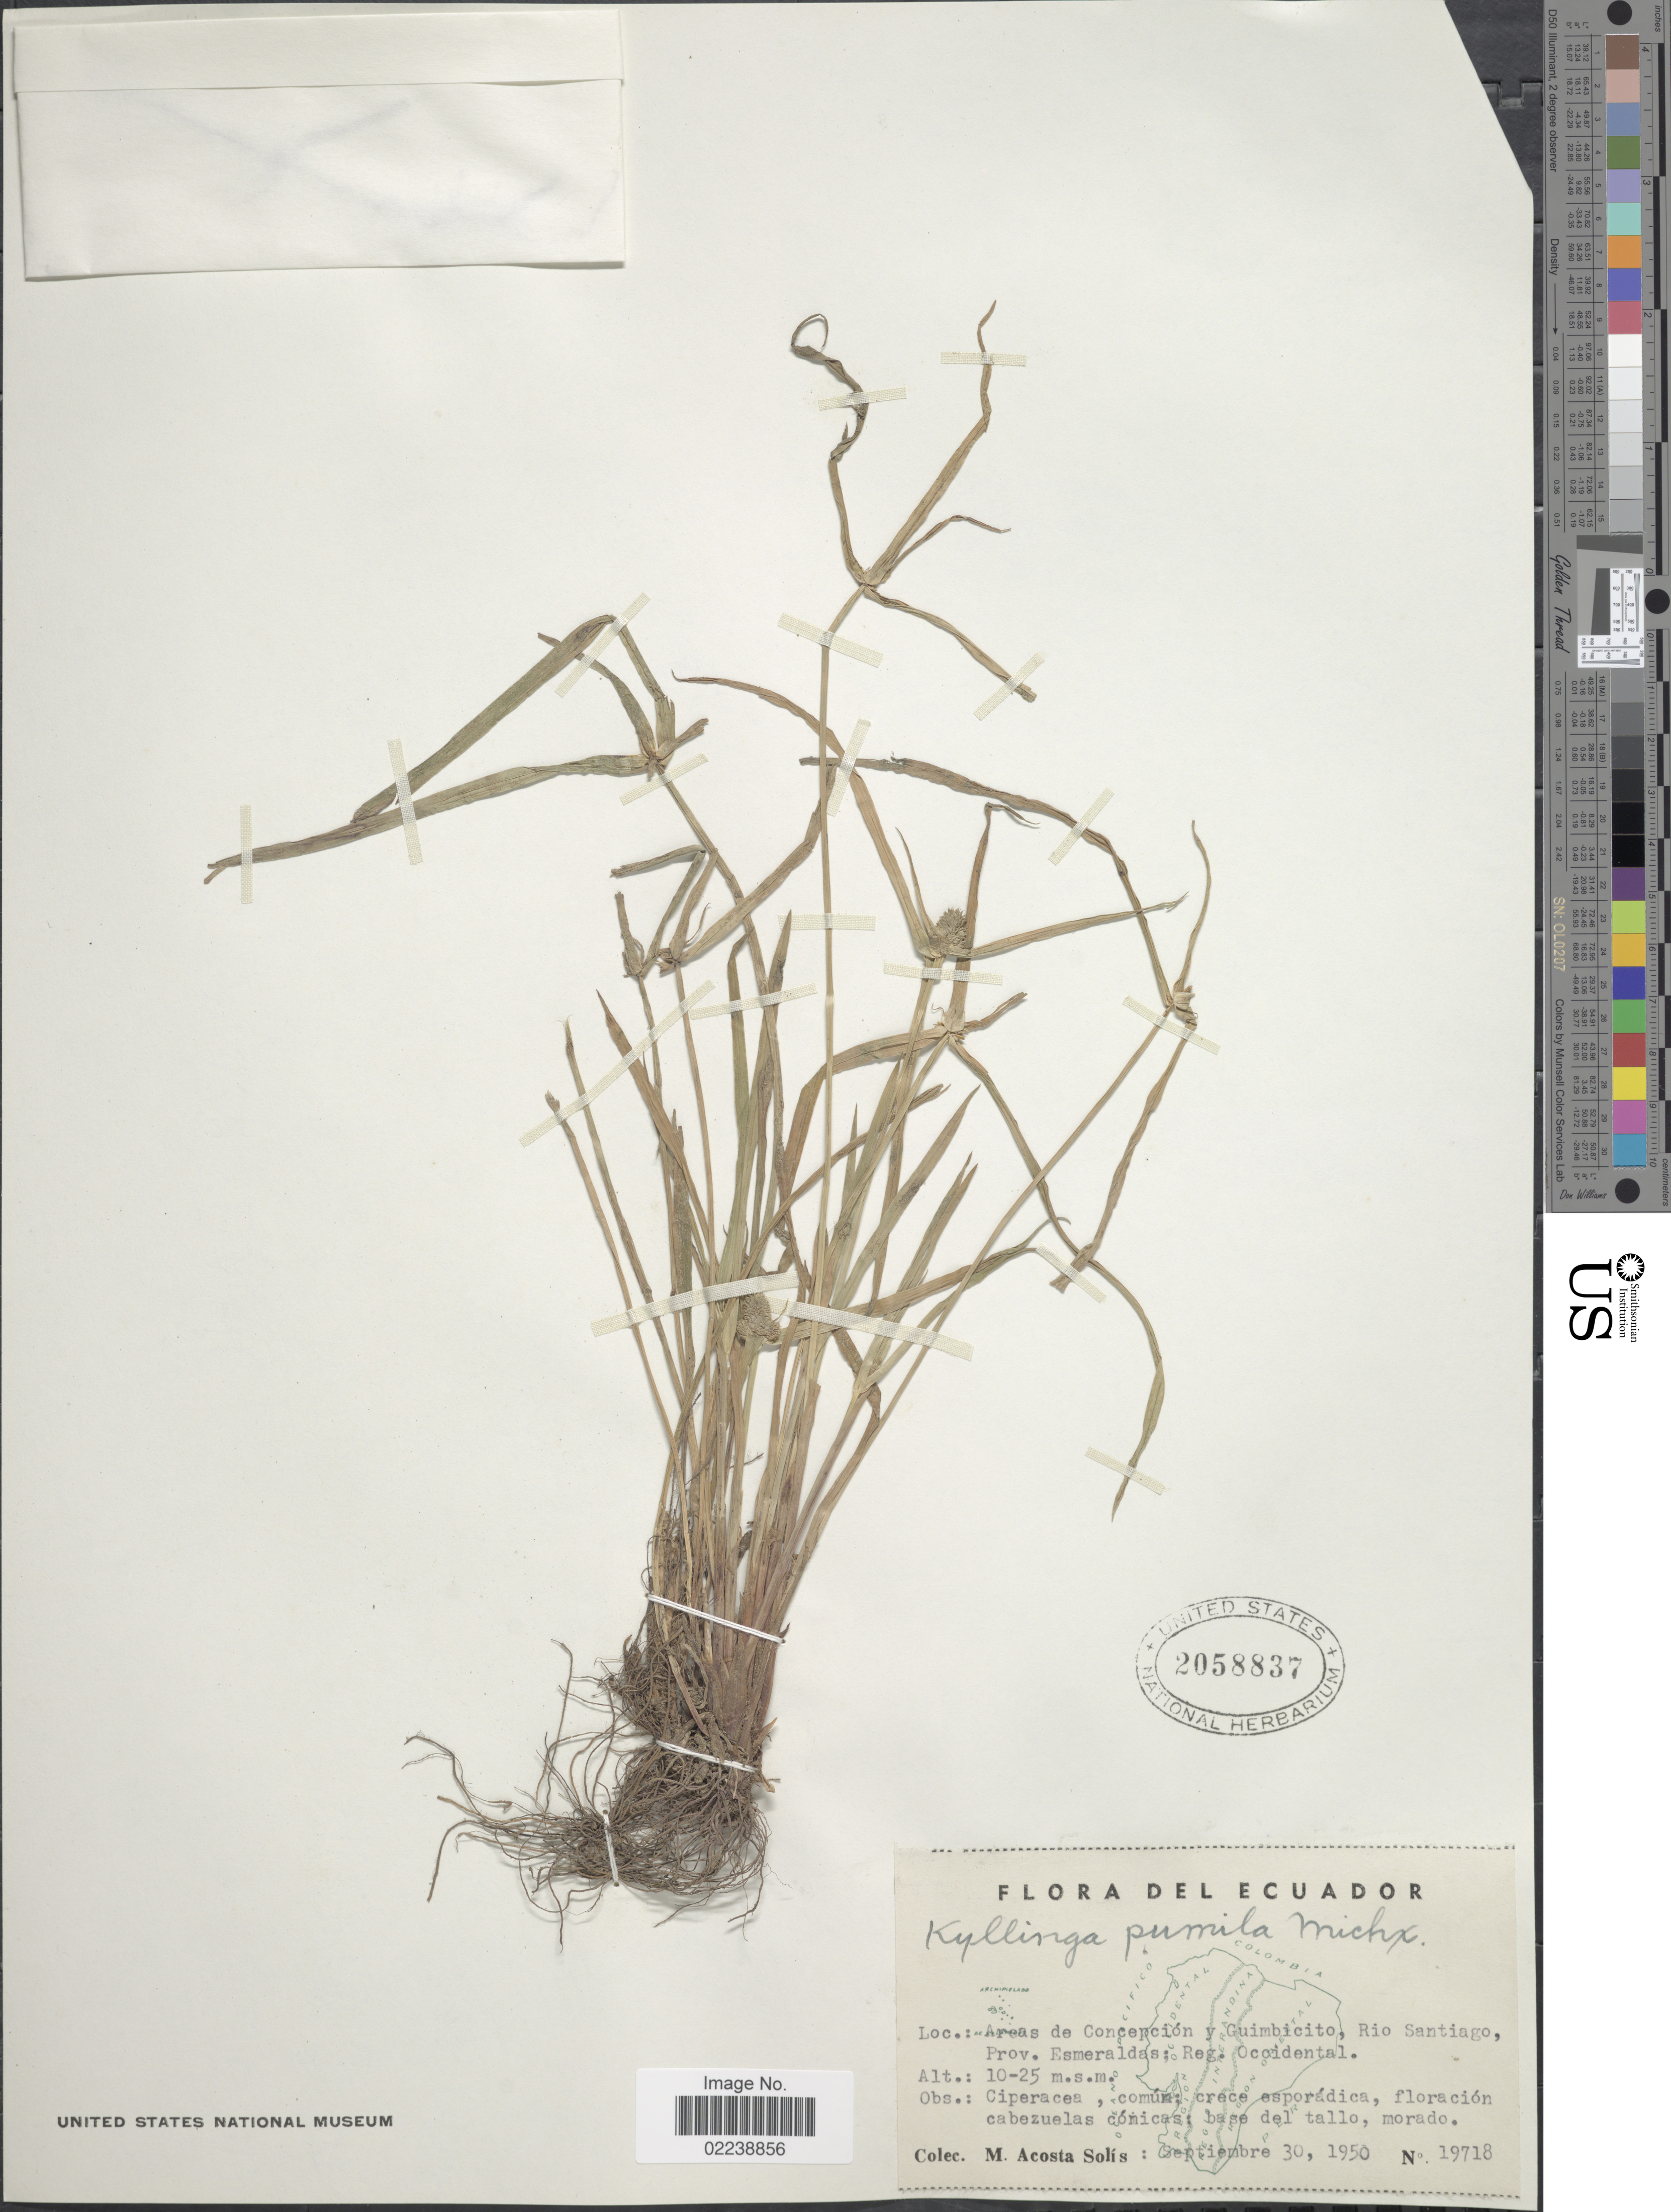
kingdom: Plantae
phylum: Tracheophyta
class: Liliopsida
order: Poales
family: Cyperaceae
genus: Cyperus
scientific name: Cyperus hortensis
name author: (Salzm. ex Steud.) Dorr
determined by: Strong, Mark T., (BOT), Smithsonian Institution - National Museum of Natural History (UNITED STATES)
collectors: M. Acosta Solis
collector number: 19718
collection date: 1950-09-30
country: Ecuador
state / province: Esmeraldas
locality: Areas de Concepcion y Guimbicito, Rio Santiago, Reg. Occidental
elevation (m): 10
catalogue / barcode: US 2058837